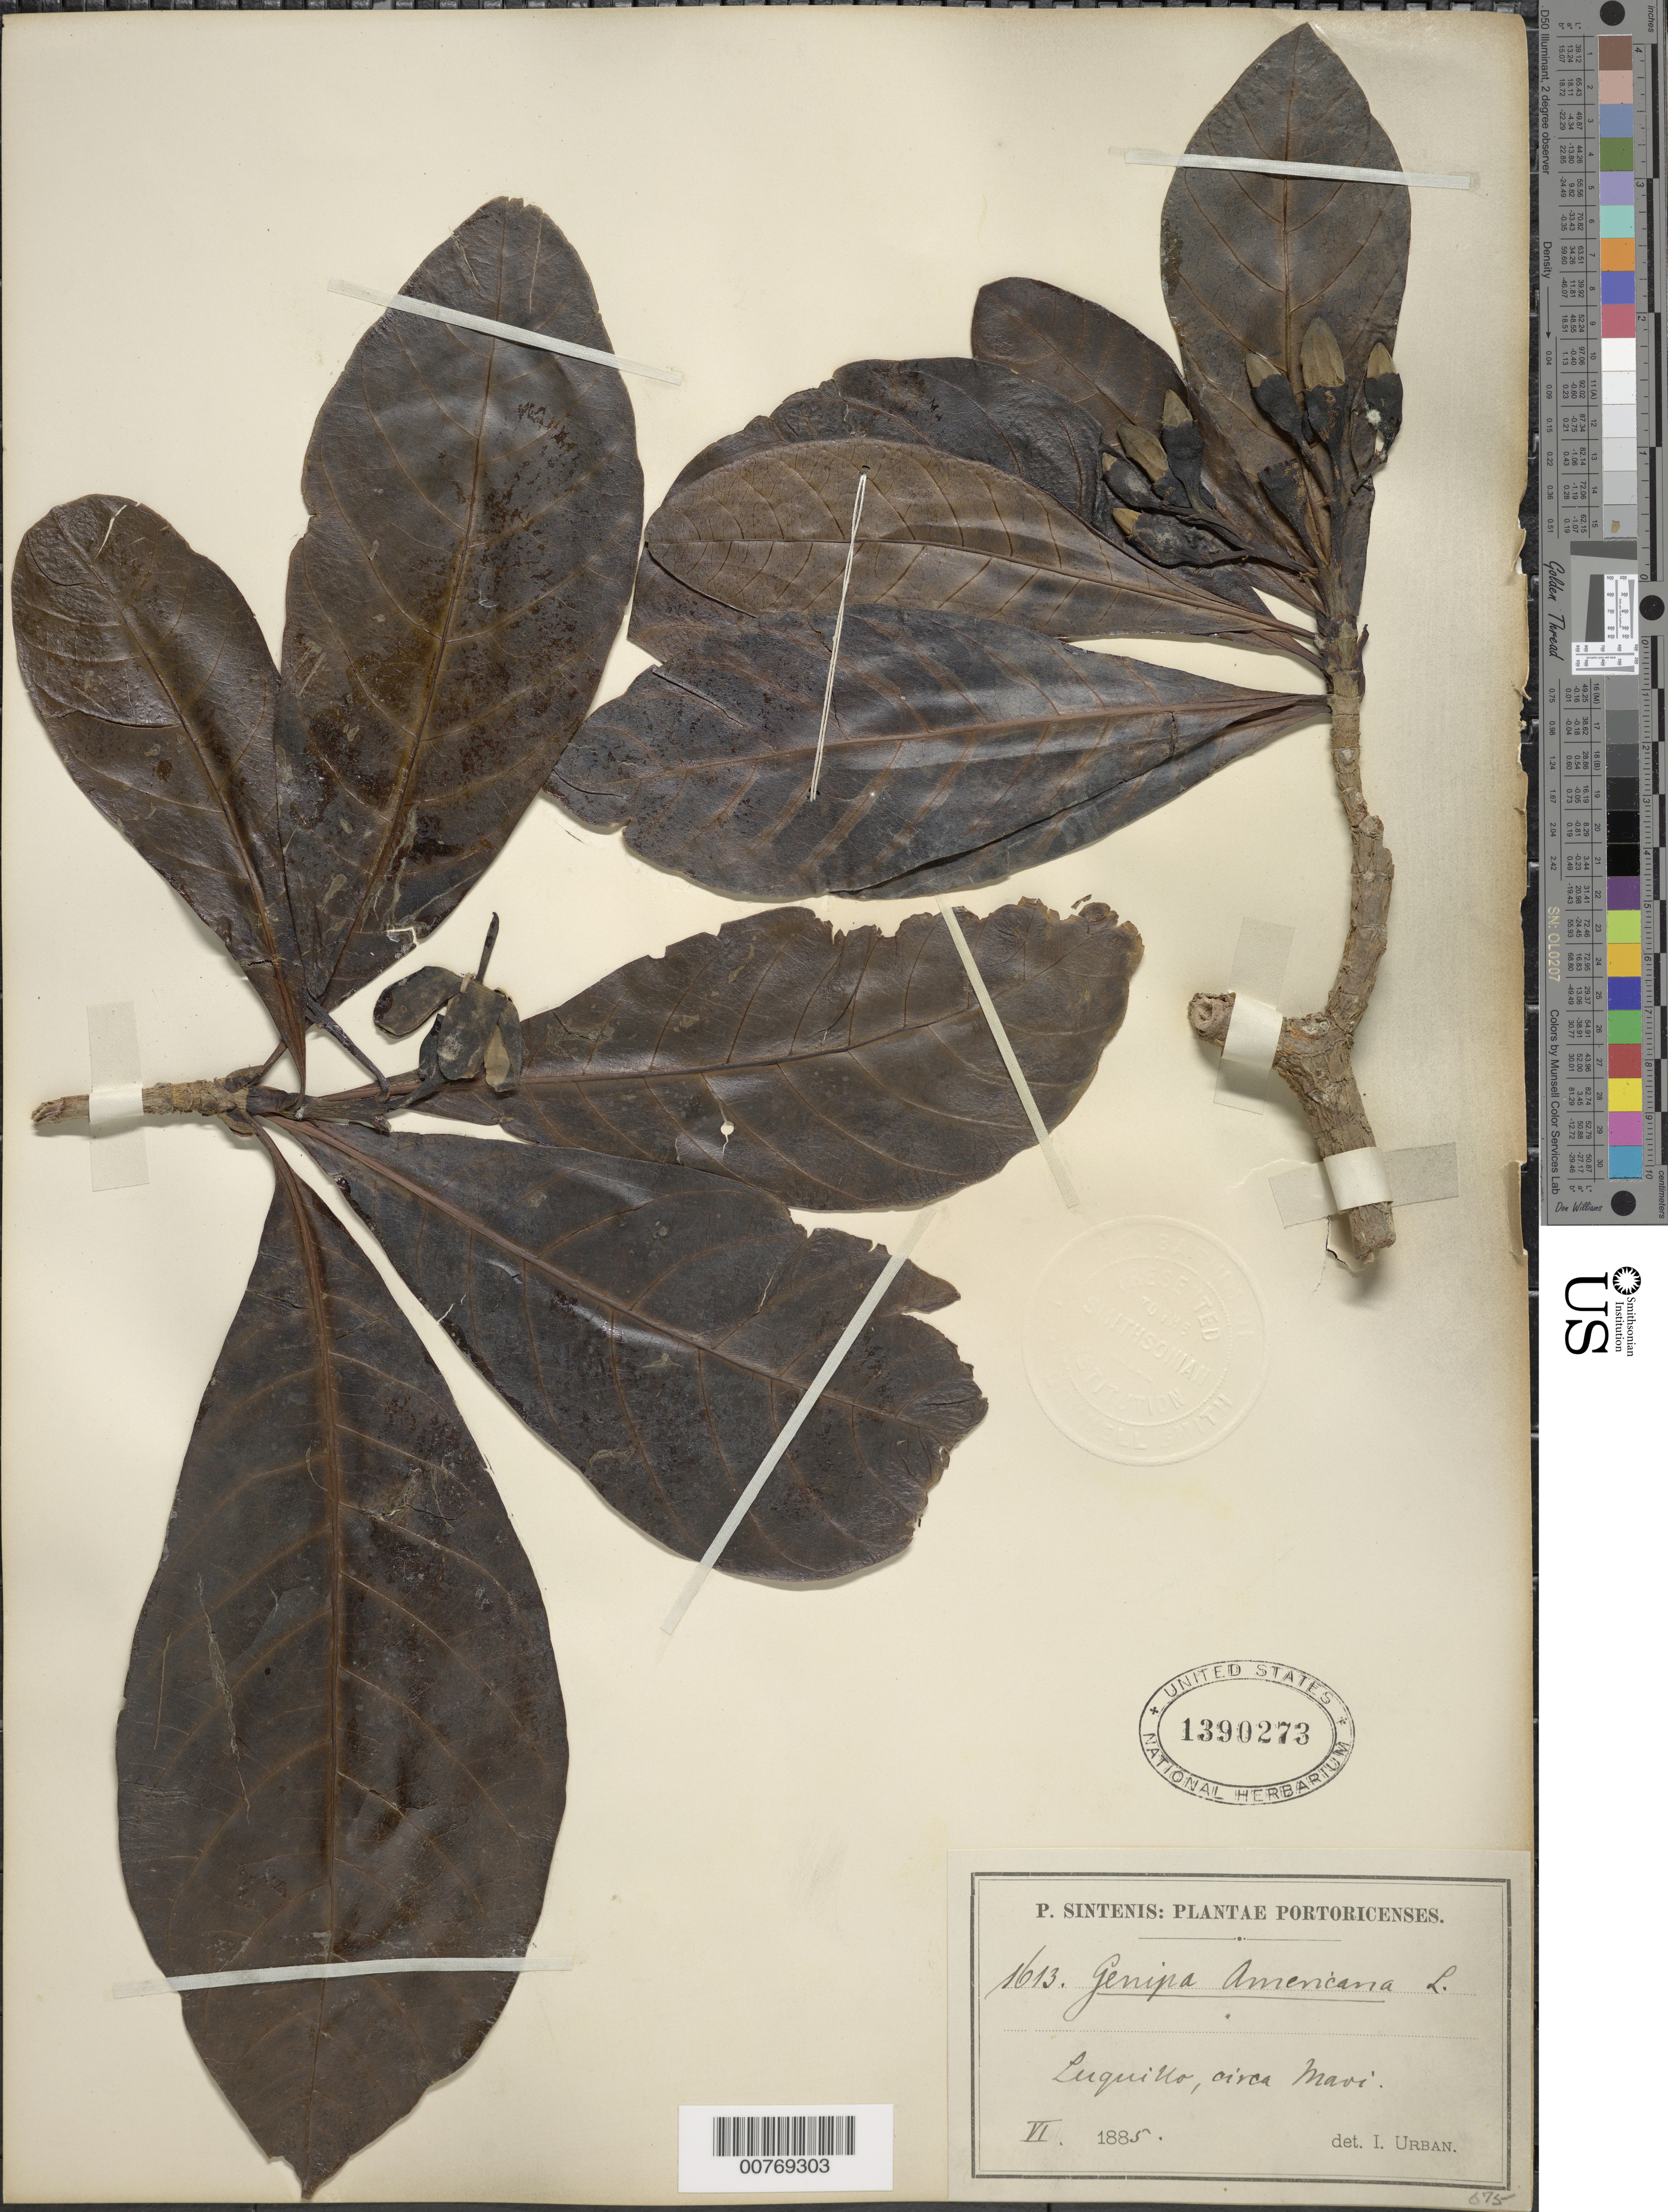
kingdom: Plantae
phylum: Tracheophyta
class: Magnoliopsida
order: Gentianales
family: Rubiaceae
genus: Genipa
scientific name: Genipa americana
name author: L.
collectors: P. Sintenis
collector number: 1613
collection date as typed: Jun 1885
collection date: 1885-06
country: Puerto Rico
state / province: Luquillo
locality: Luquillo, circa Mavi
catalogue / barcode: US 1390273